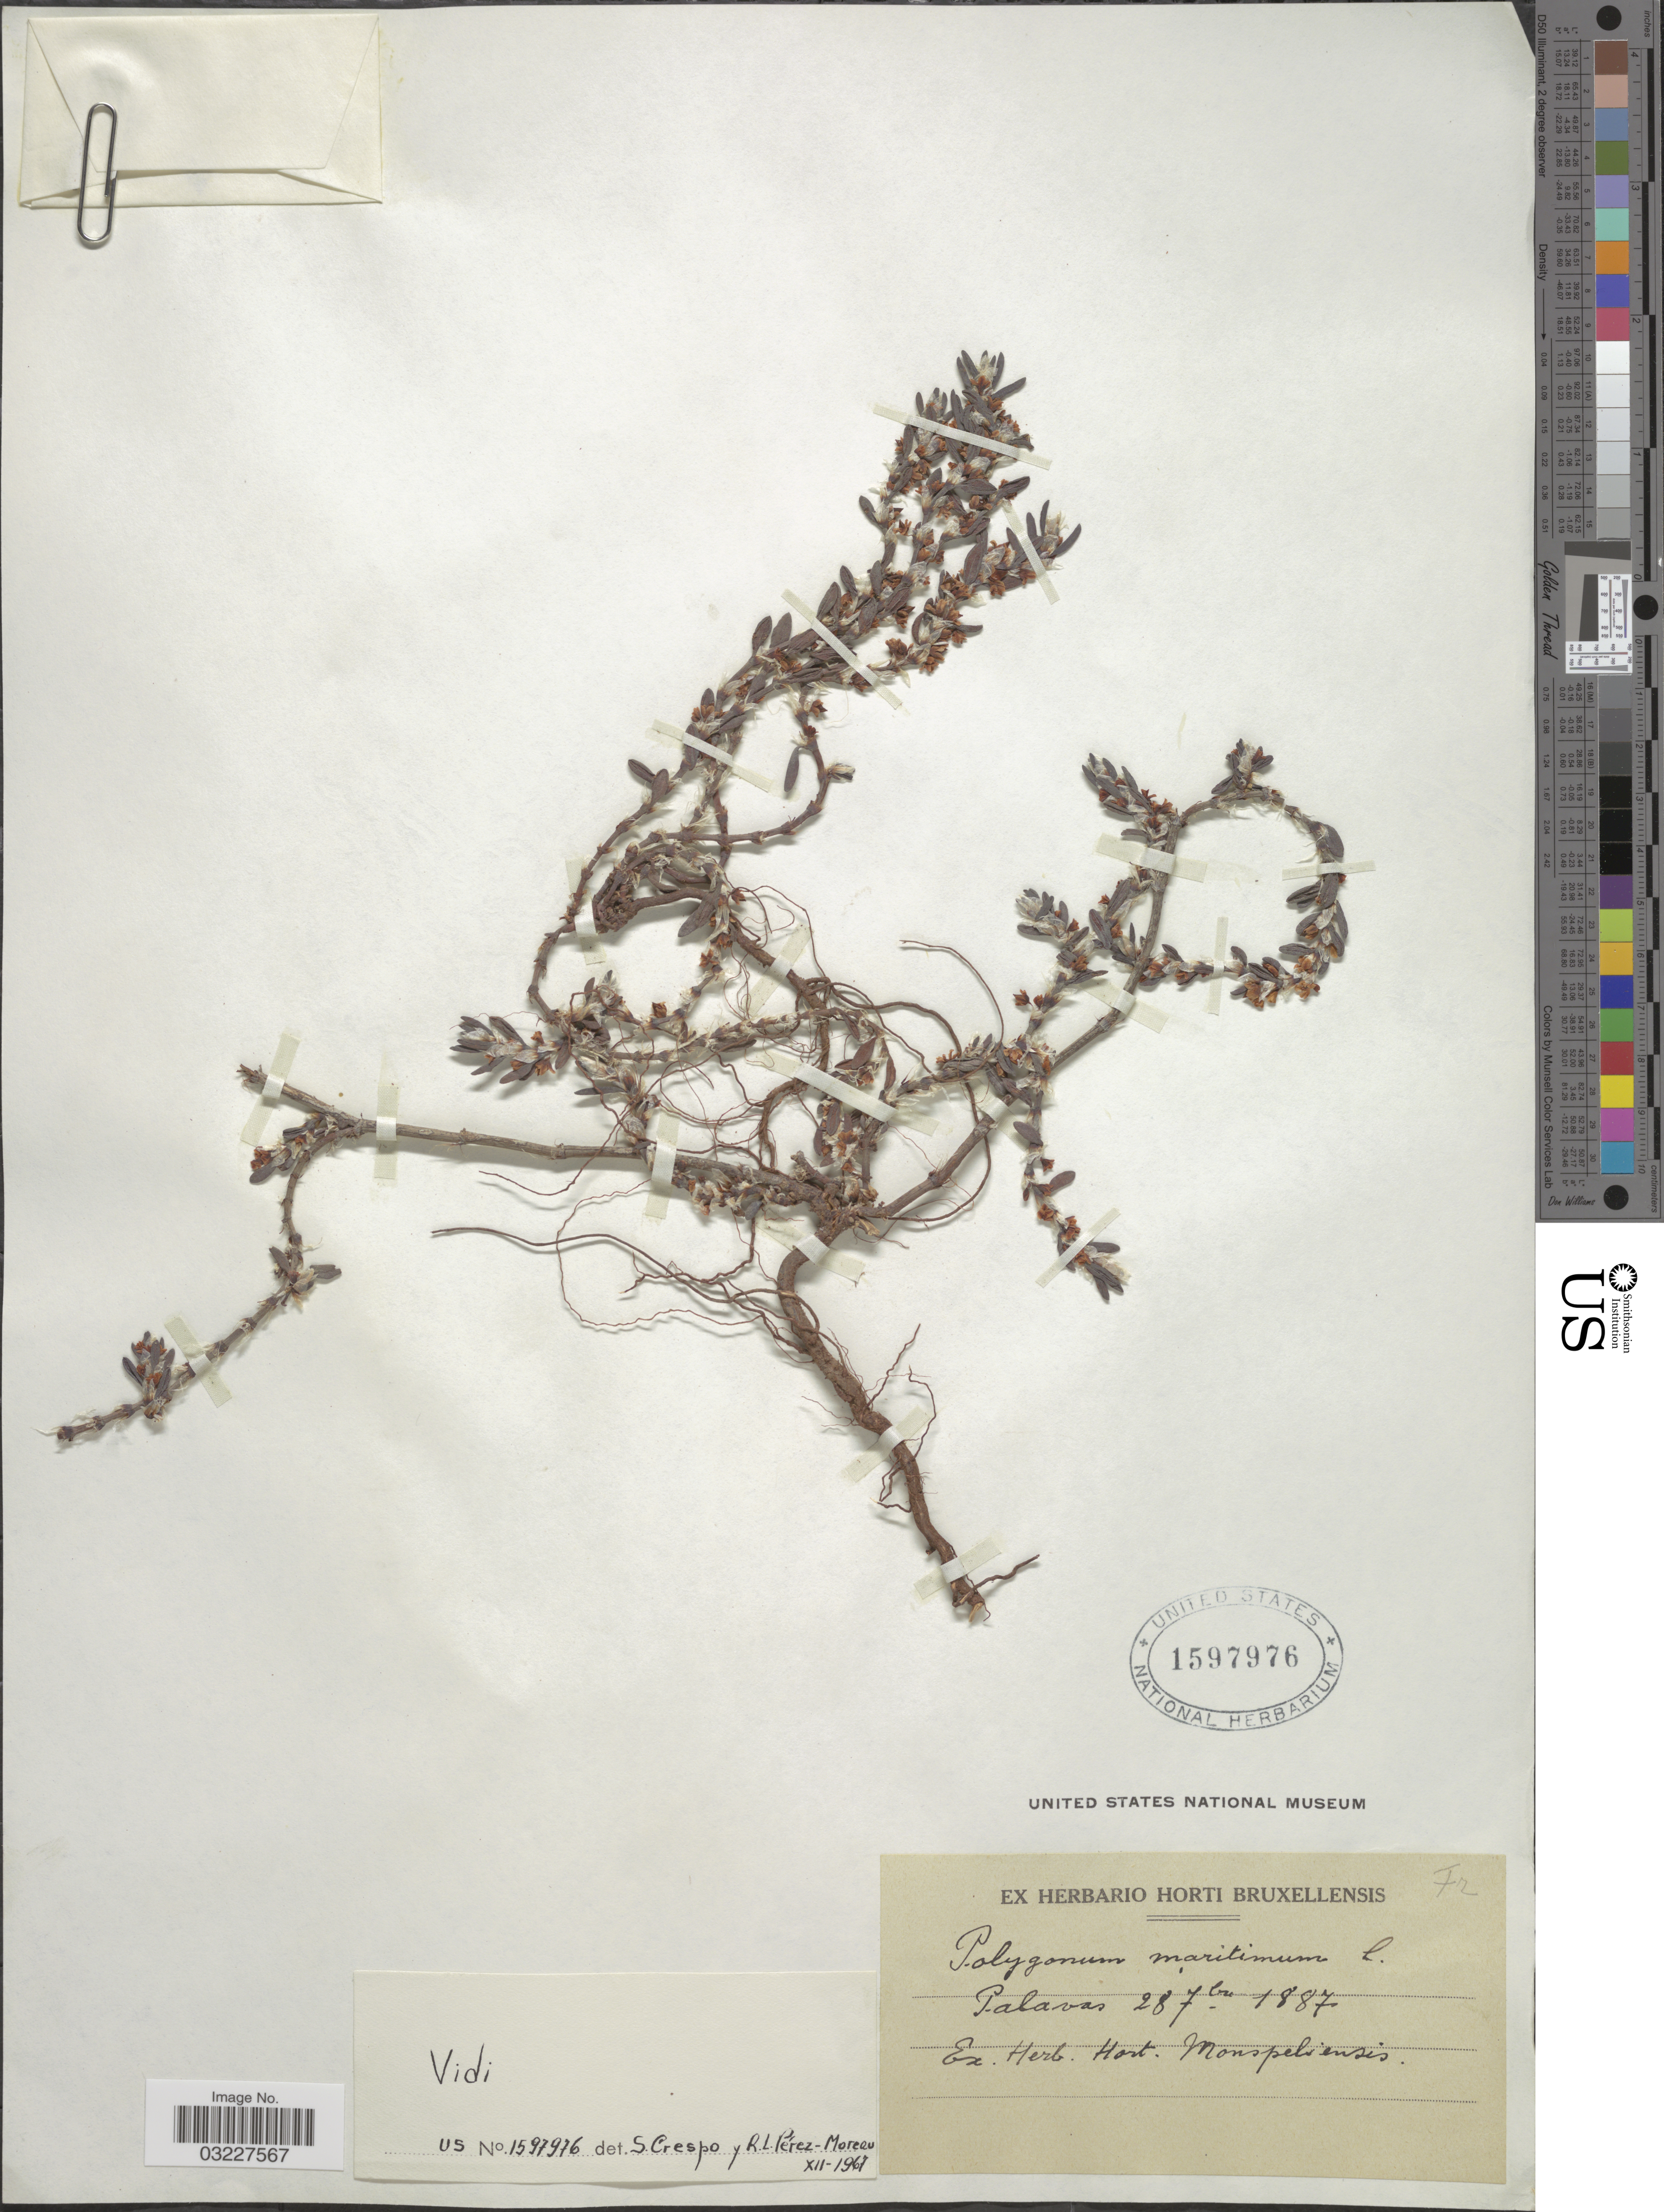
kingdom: Plantae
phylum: Tracheophyta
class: Magnoliopsida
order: Caryophyllales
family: Polygonaceae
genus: Polygonum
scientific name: Polygonum maritimum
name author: L.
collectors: Ex Herb. Hort. Monspeliensis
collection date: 1887-09-28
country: France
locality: Palavas.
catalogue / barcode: US 1597976